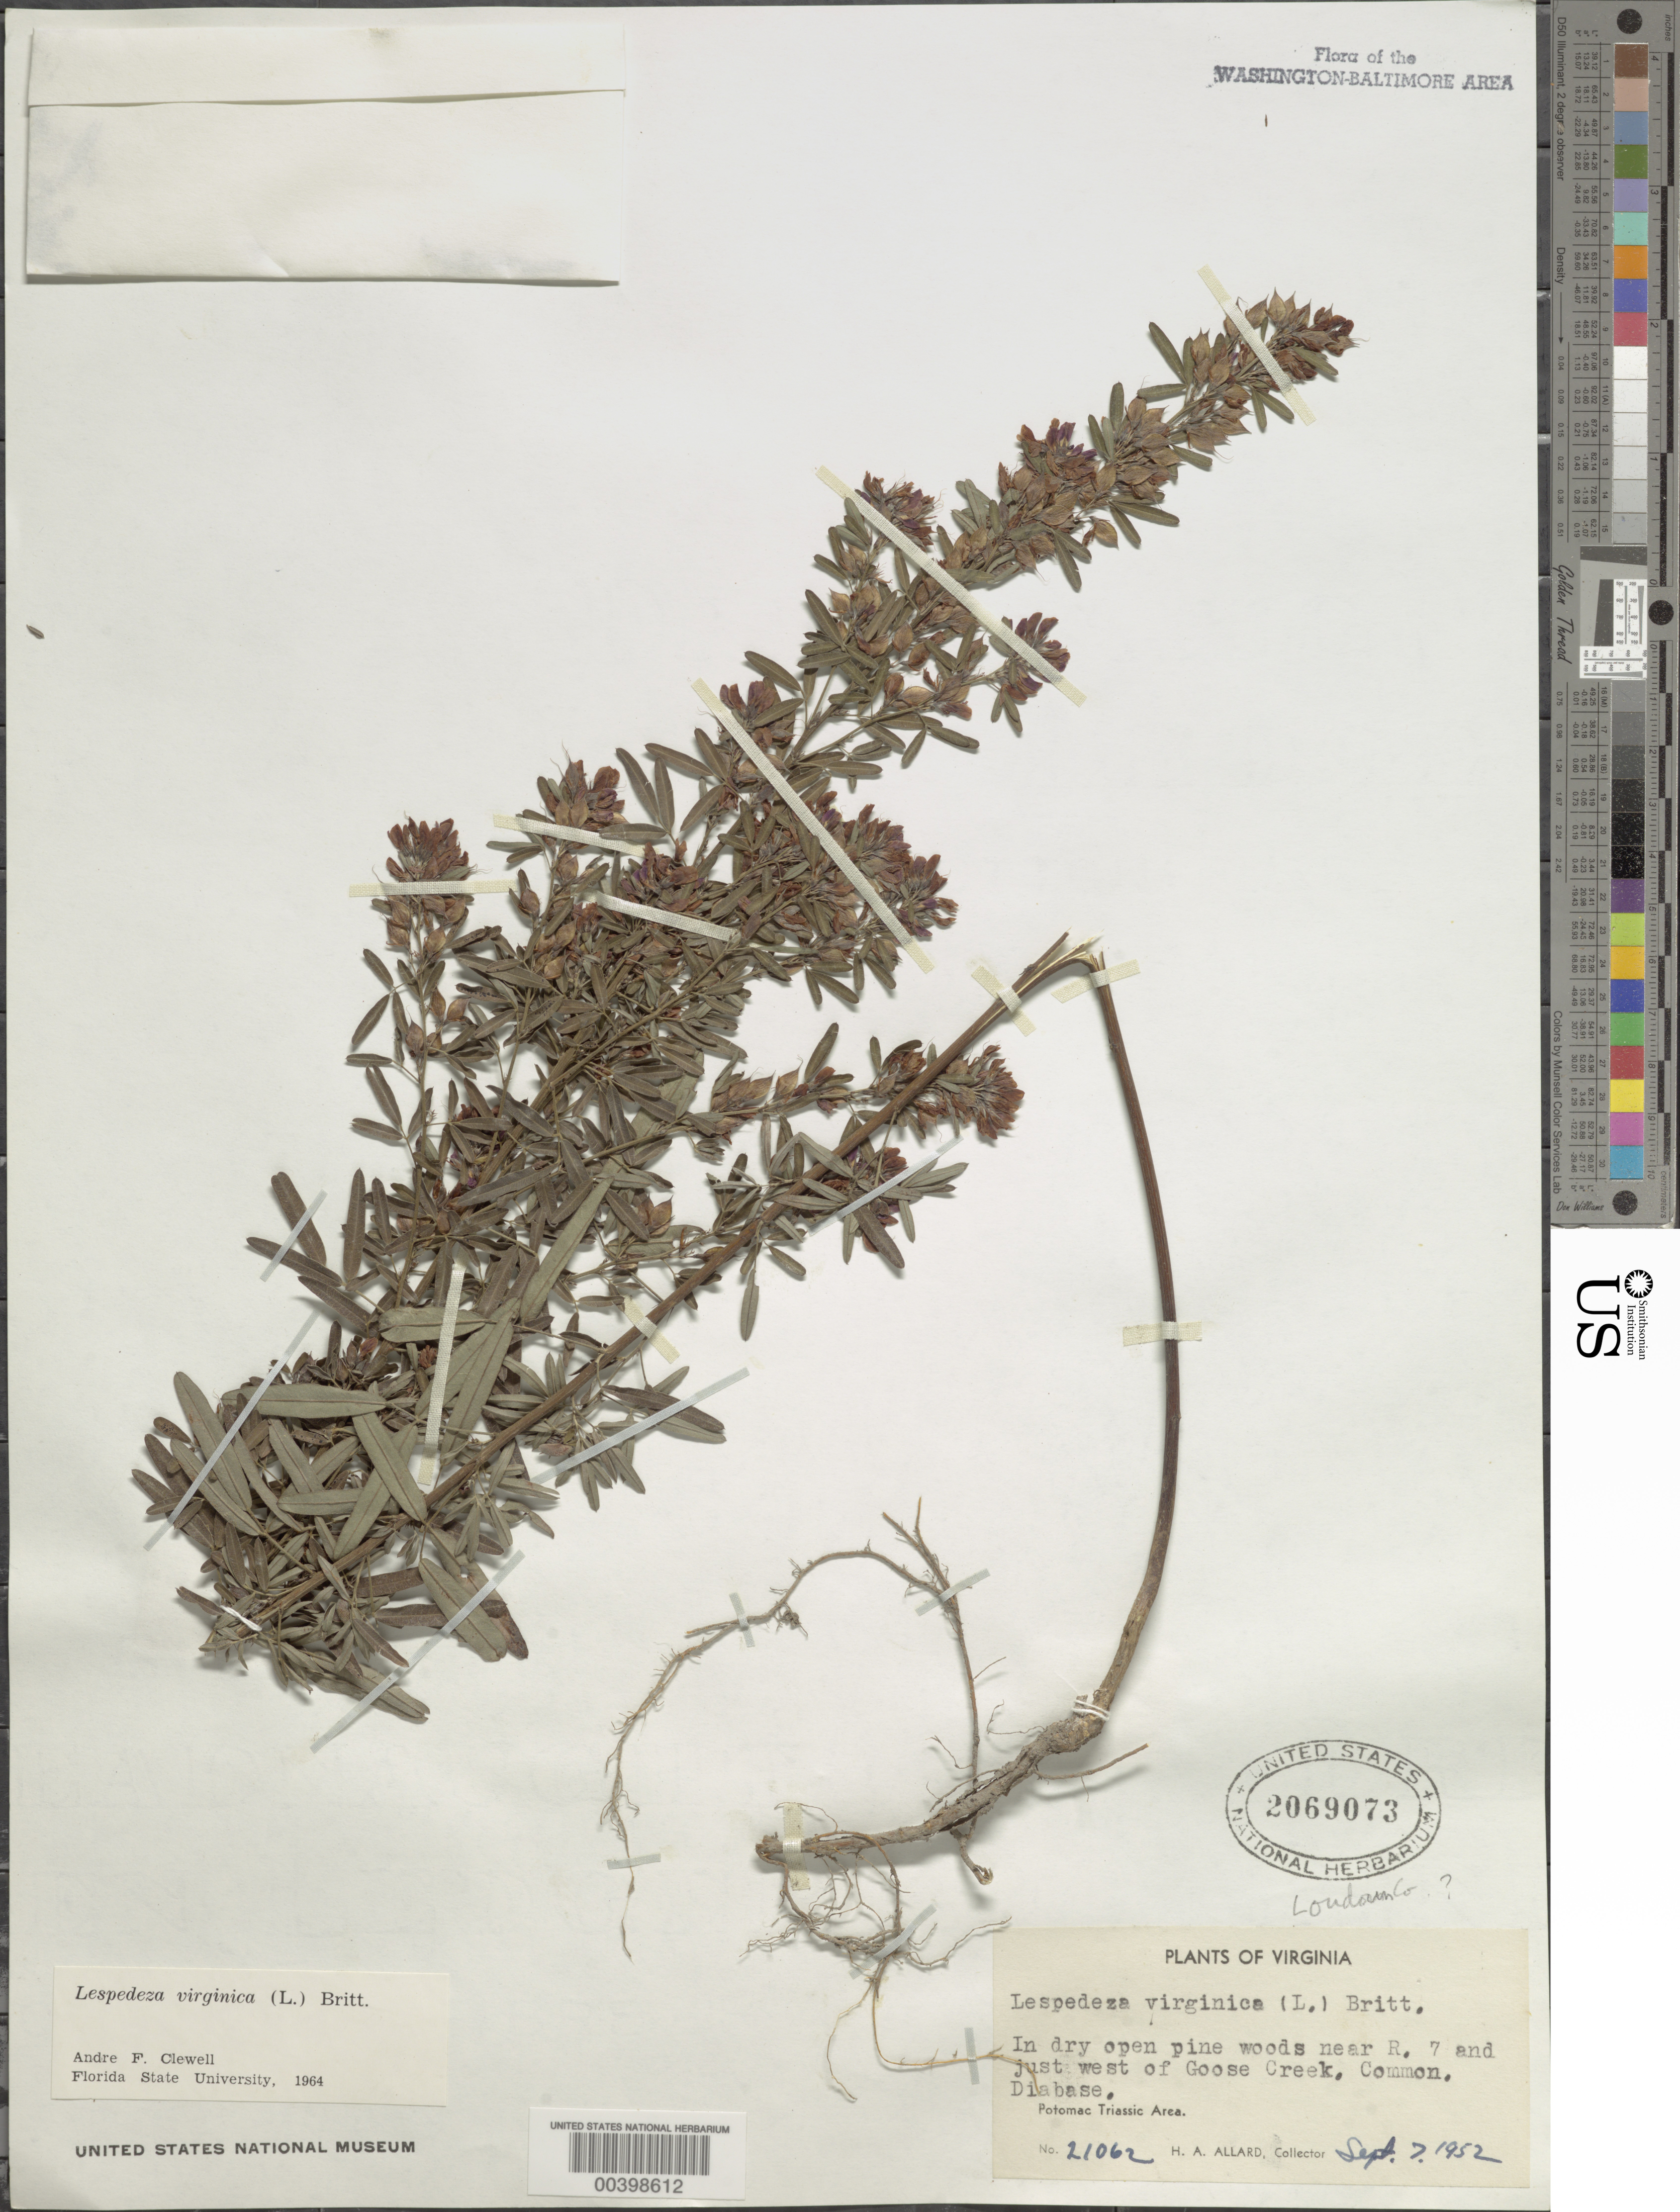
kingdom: Plantae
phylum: Tracheophyta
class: Magnoliopsida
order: Fabales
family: Fabaceae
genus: Lespedeza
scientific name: Lespedeza virginica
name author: (L.) Britton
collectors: H. A. Allard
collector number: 21062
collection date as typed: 07 Sep 1952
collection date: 1952-09-07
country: United States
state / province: Virginia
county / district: Loudoun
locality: Near Route 7, west of Goose Creek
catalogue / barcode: US 2069073